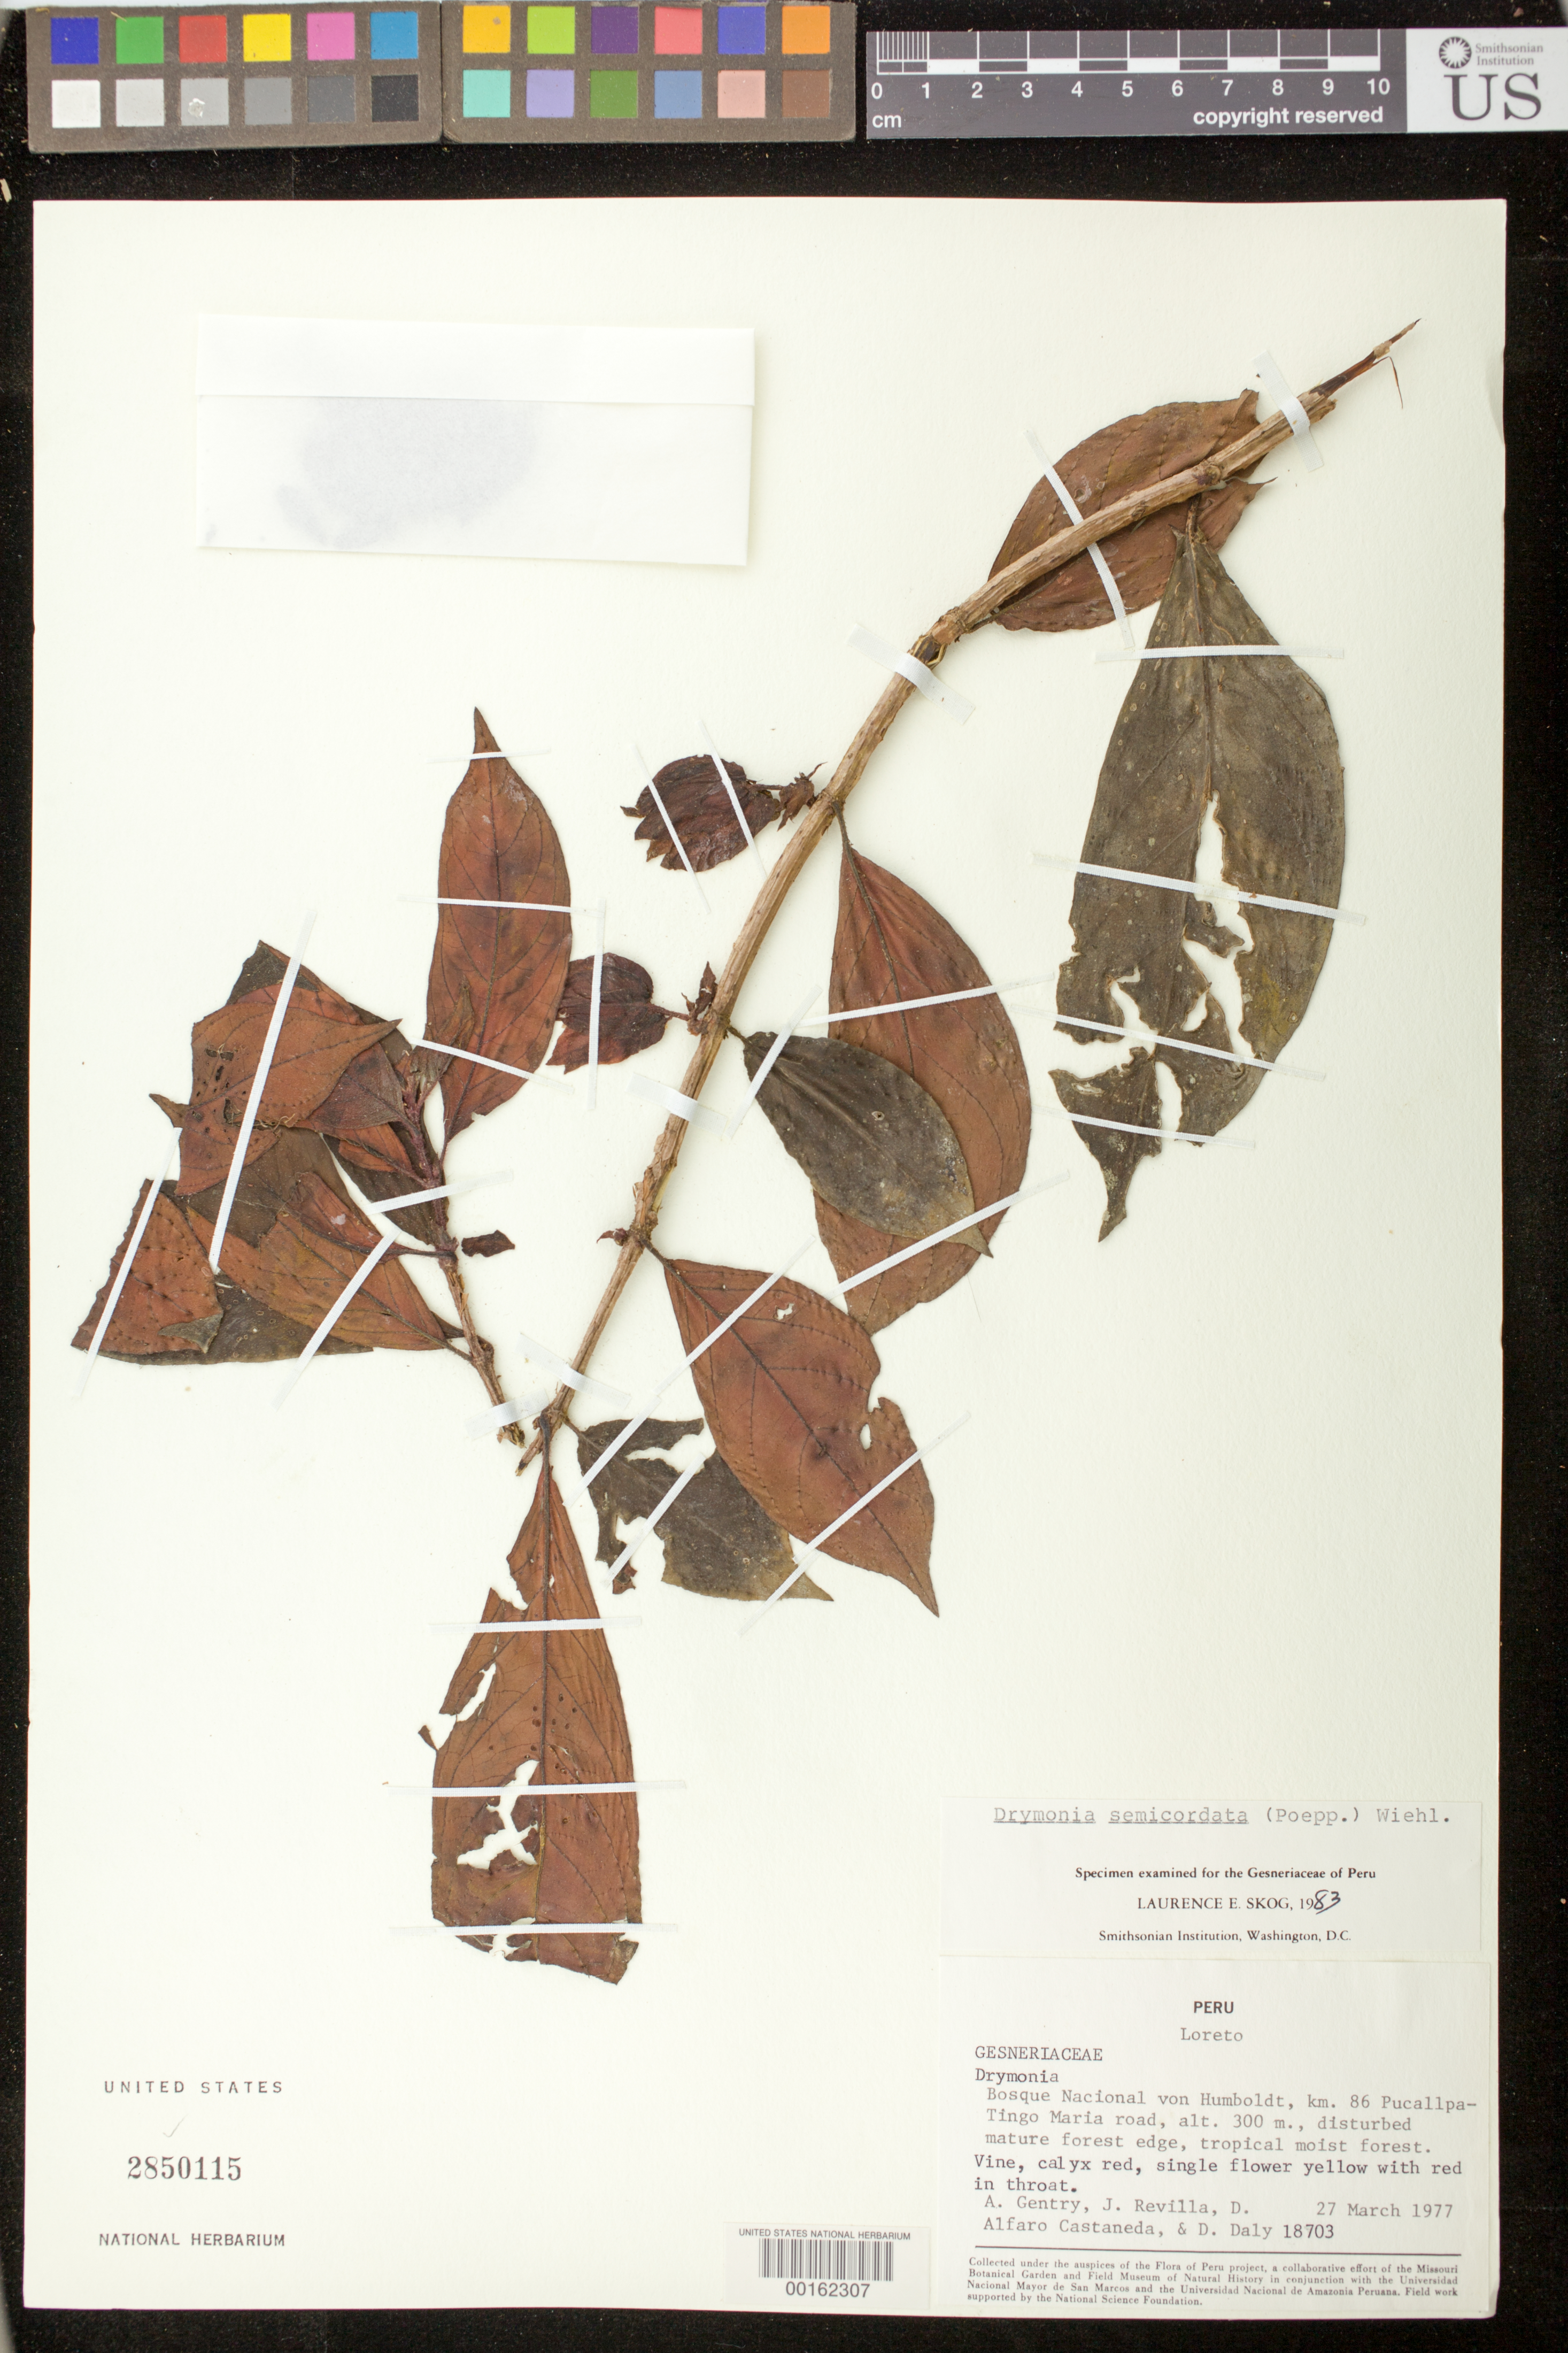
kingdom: Plantae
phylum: Tracheophyta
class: Magnoliopsida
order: Lamiales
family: Gesneriaceae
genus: Drymonia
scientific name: Drymonia semicordata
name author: (Poepp.) Wiehler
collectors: A. H. Gentry & et al.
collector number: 18703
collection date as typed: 27 Mar 1977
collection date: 1977-03-27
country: Peru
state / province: Ucayali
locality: Bosque Nacional A. Von Humboldt, km 86 Pucallpa-Tingo Maria road. ("Loreto")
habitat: Disturbed mature forest edge, tropical moist forest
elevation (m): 300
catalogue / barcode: US 2850115